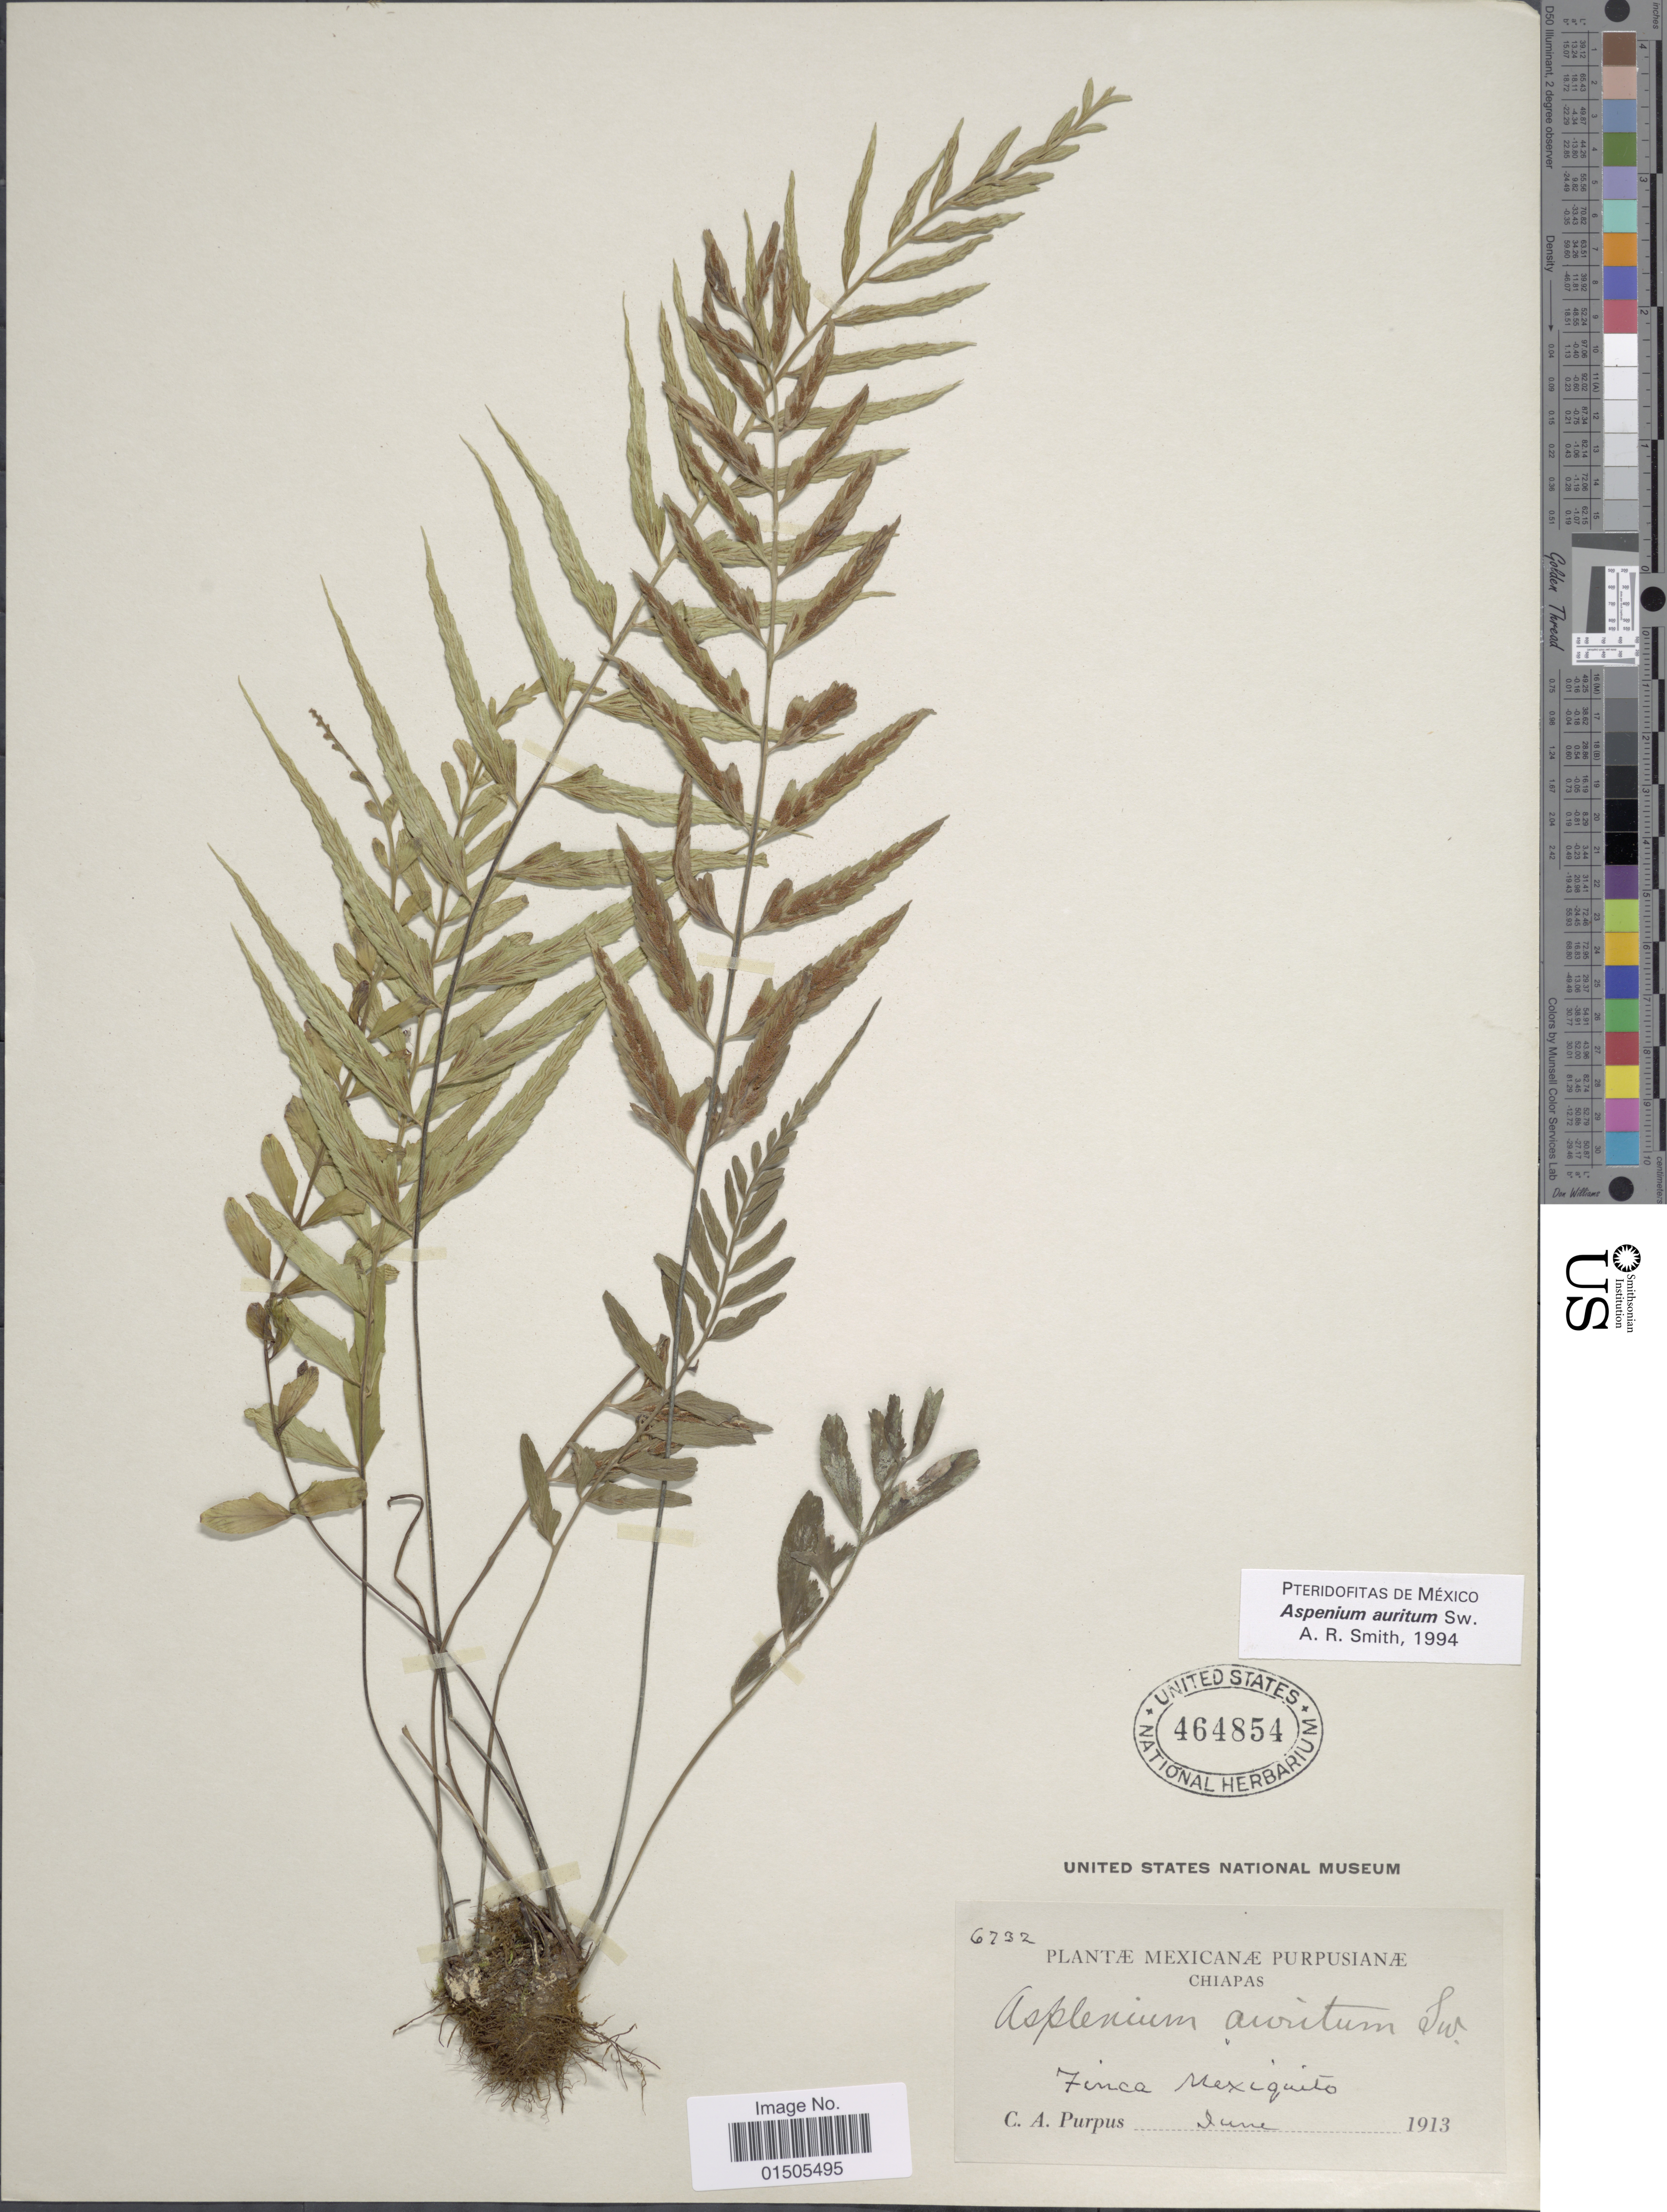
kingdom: Plantae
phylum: Tracheophyta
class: Polypodiopsida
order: Polypodiales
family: Aspleniaceae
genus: Asplenium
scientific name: Asplenium auritum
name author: Sw.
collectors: C. A. Purpus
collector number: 6732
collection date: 1913-06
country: Mexico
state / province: Chiapas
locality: Finca Mexiguito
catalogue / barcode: US 464854